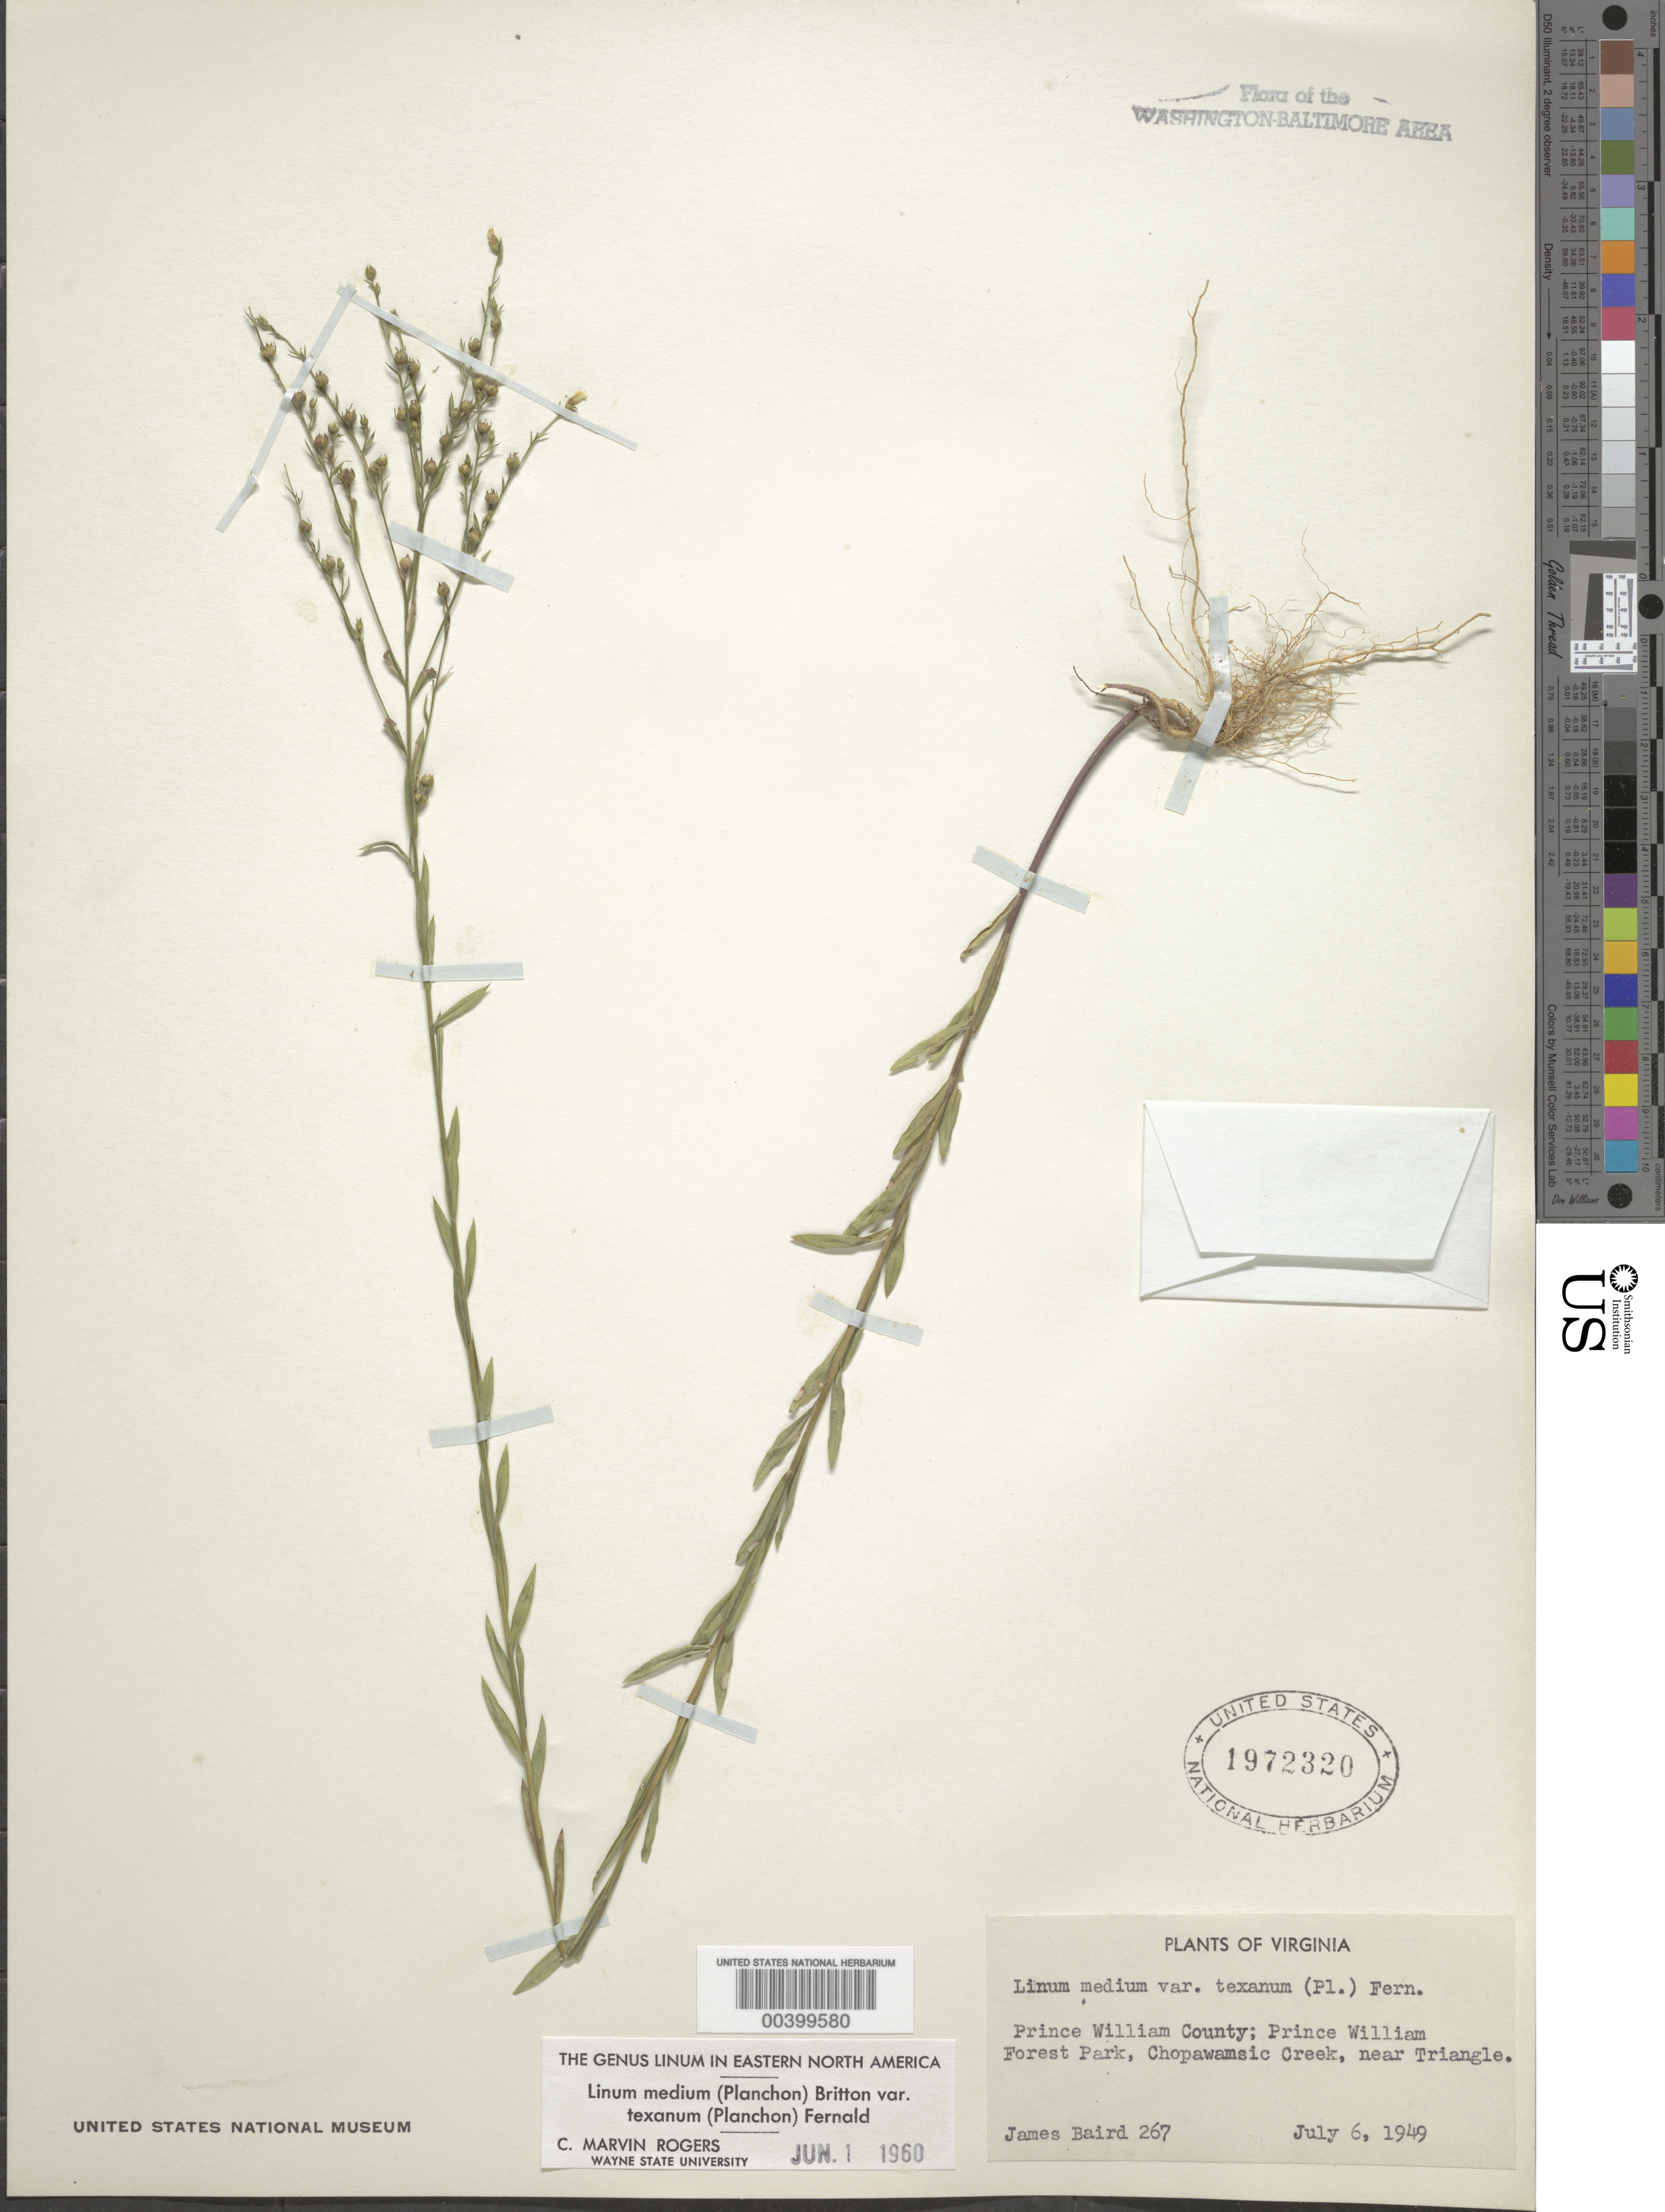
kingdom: Plantae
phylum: Tracheophyta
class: Magnoliopsida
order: Malpighiales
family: Linaceae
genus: Linum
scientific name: Linum medium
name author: (Planch.) Britton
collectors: J. Baird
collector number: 267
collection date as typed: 06 Jul 1949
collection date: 1949-07-06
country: United States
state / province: Virginia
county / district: Prince William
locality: Prince William Forest Park, Chopawmsic Creek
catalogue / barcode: US 1972320